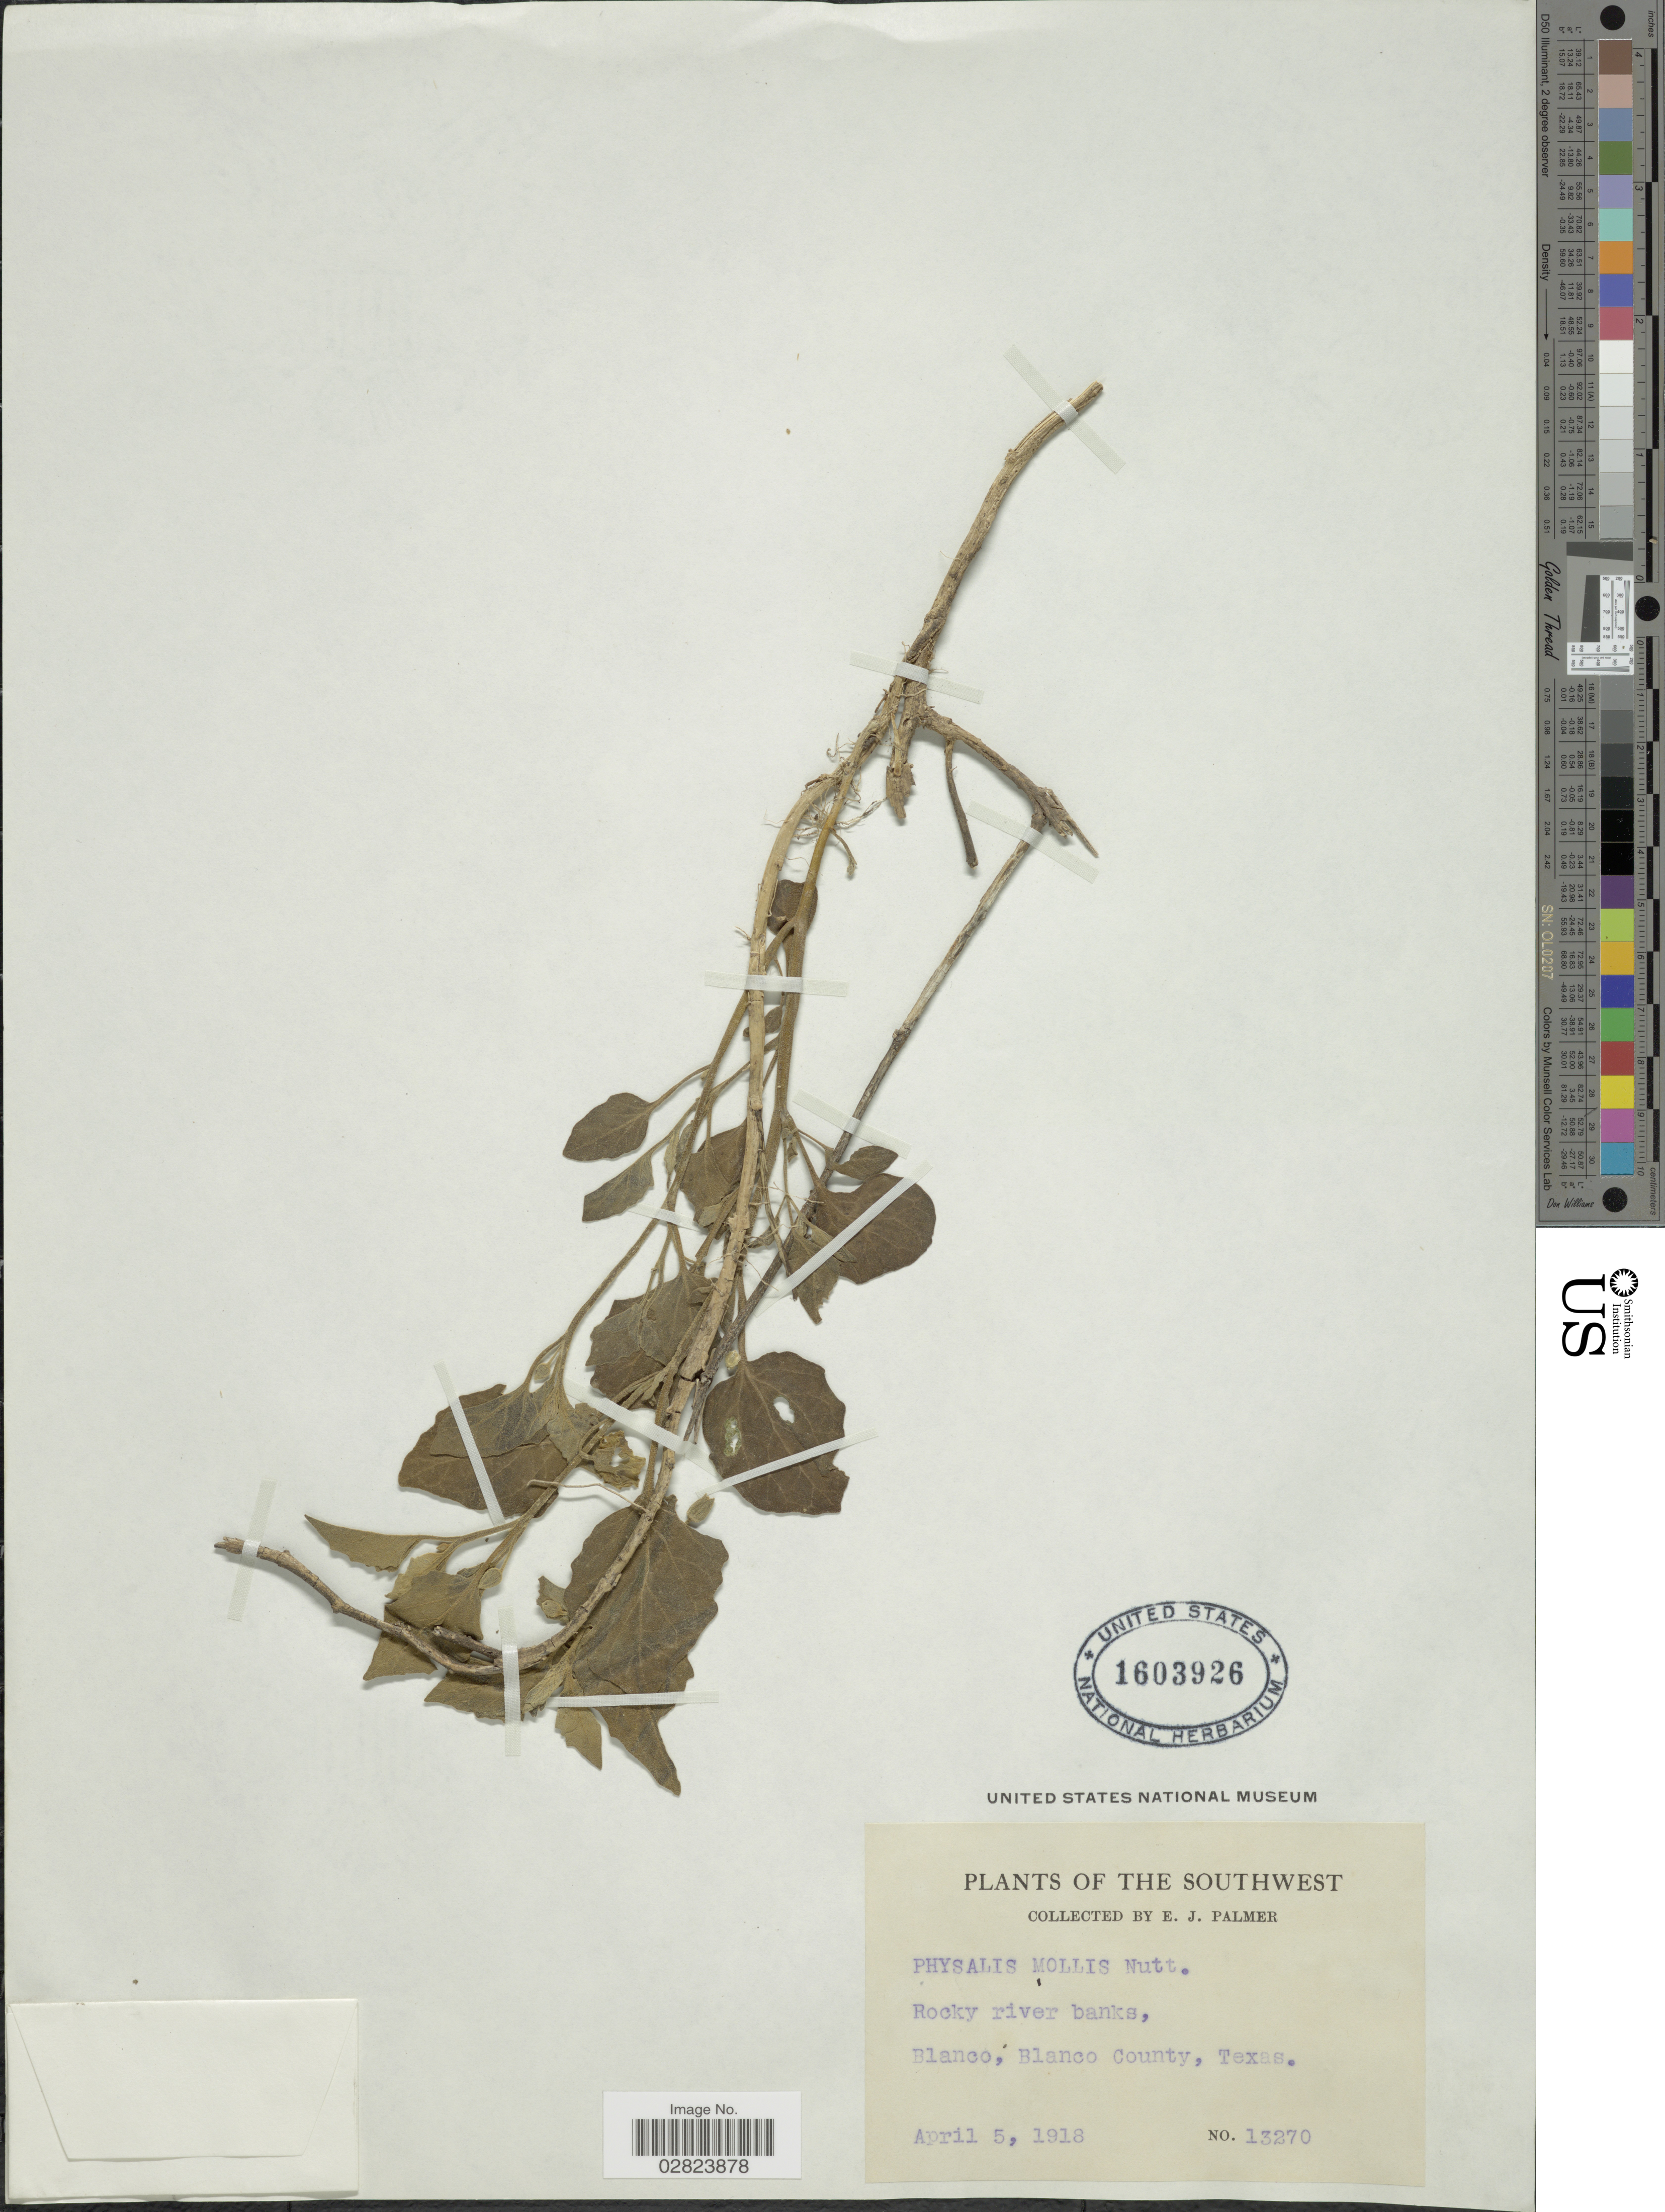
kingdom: Plantae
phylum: Tracheophyta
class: Magnoliopsida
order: Solanales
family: Solanaceae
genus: Physalis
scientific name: Physalis mollis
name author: Nutt.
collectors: E. J. Palmer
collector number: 13270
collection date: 1918-04-05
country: United States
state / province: Texas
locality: The Southwest. Blanco, Blanco County.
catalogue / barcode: US 1603926